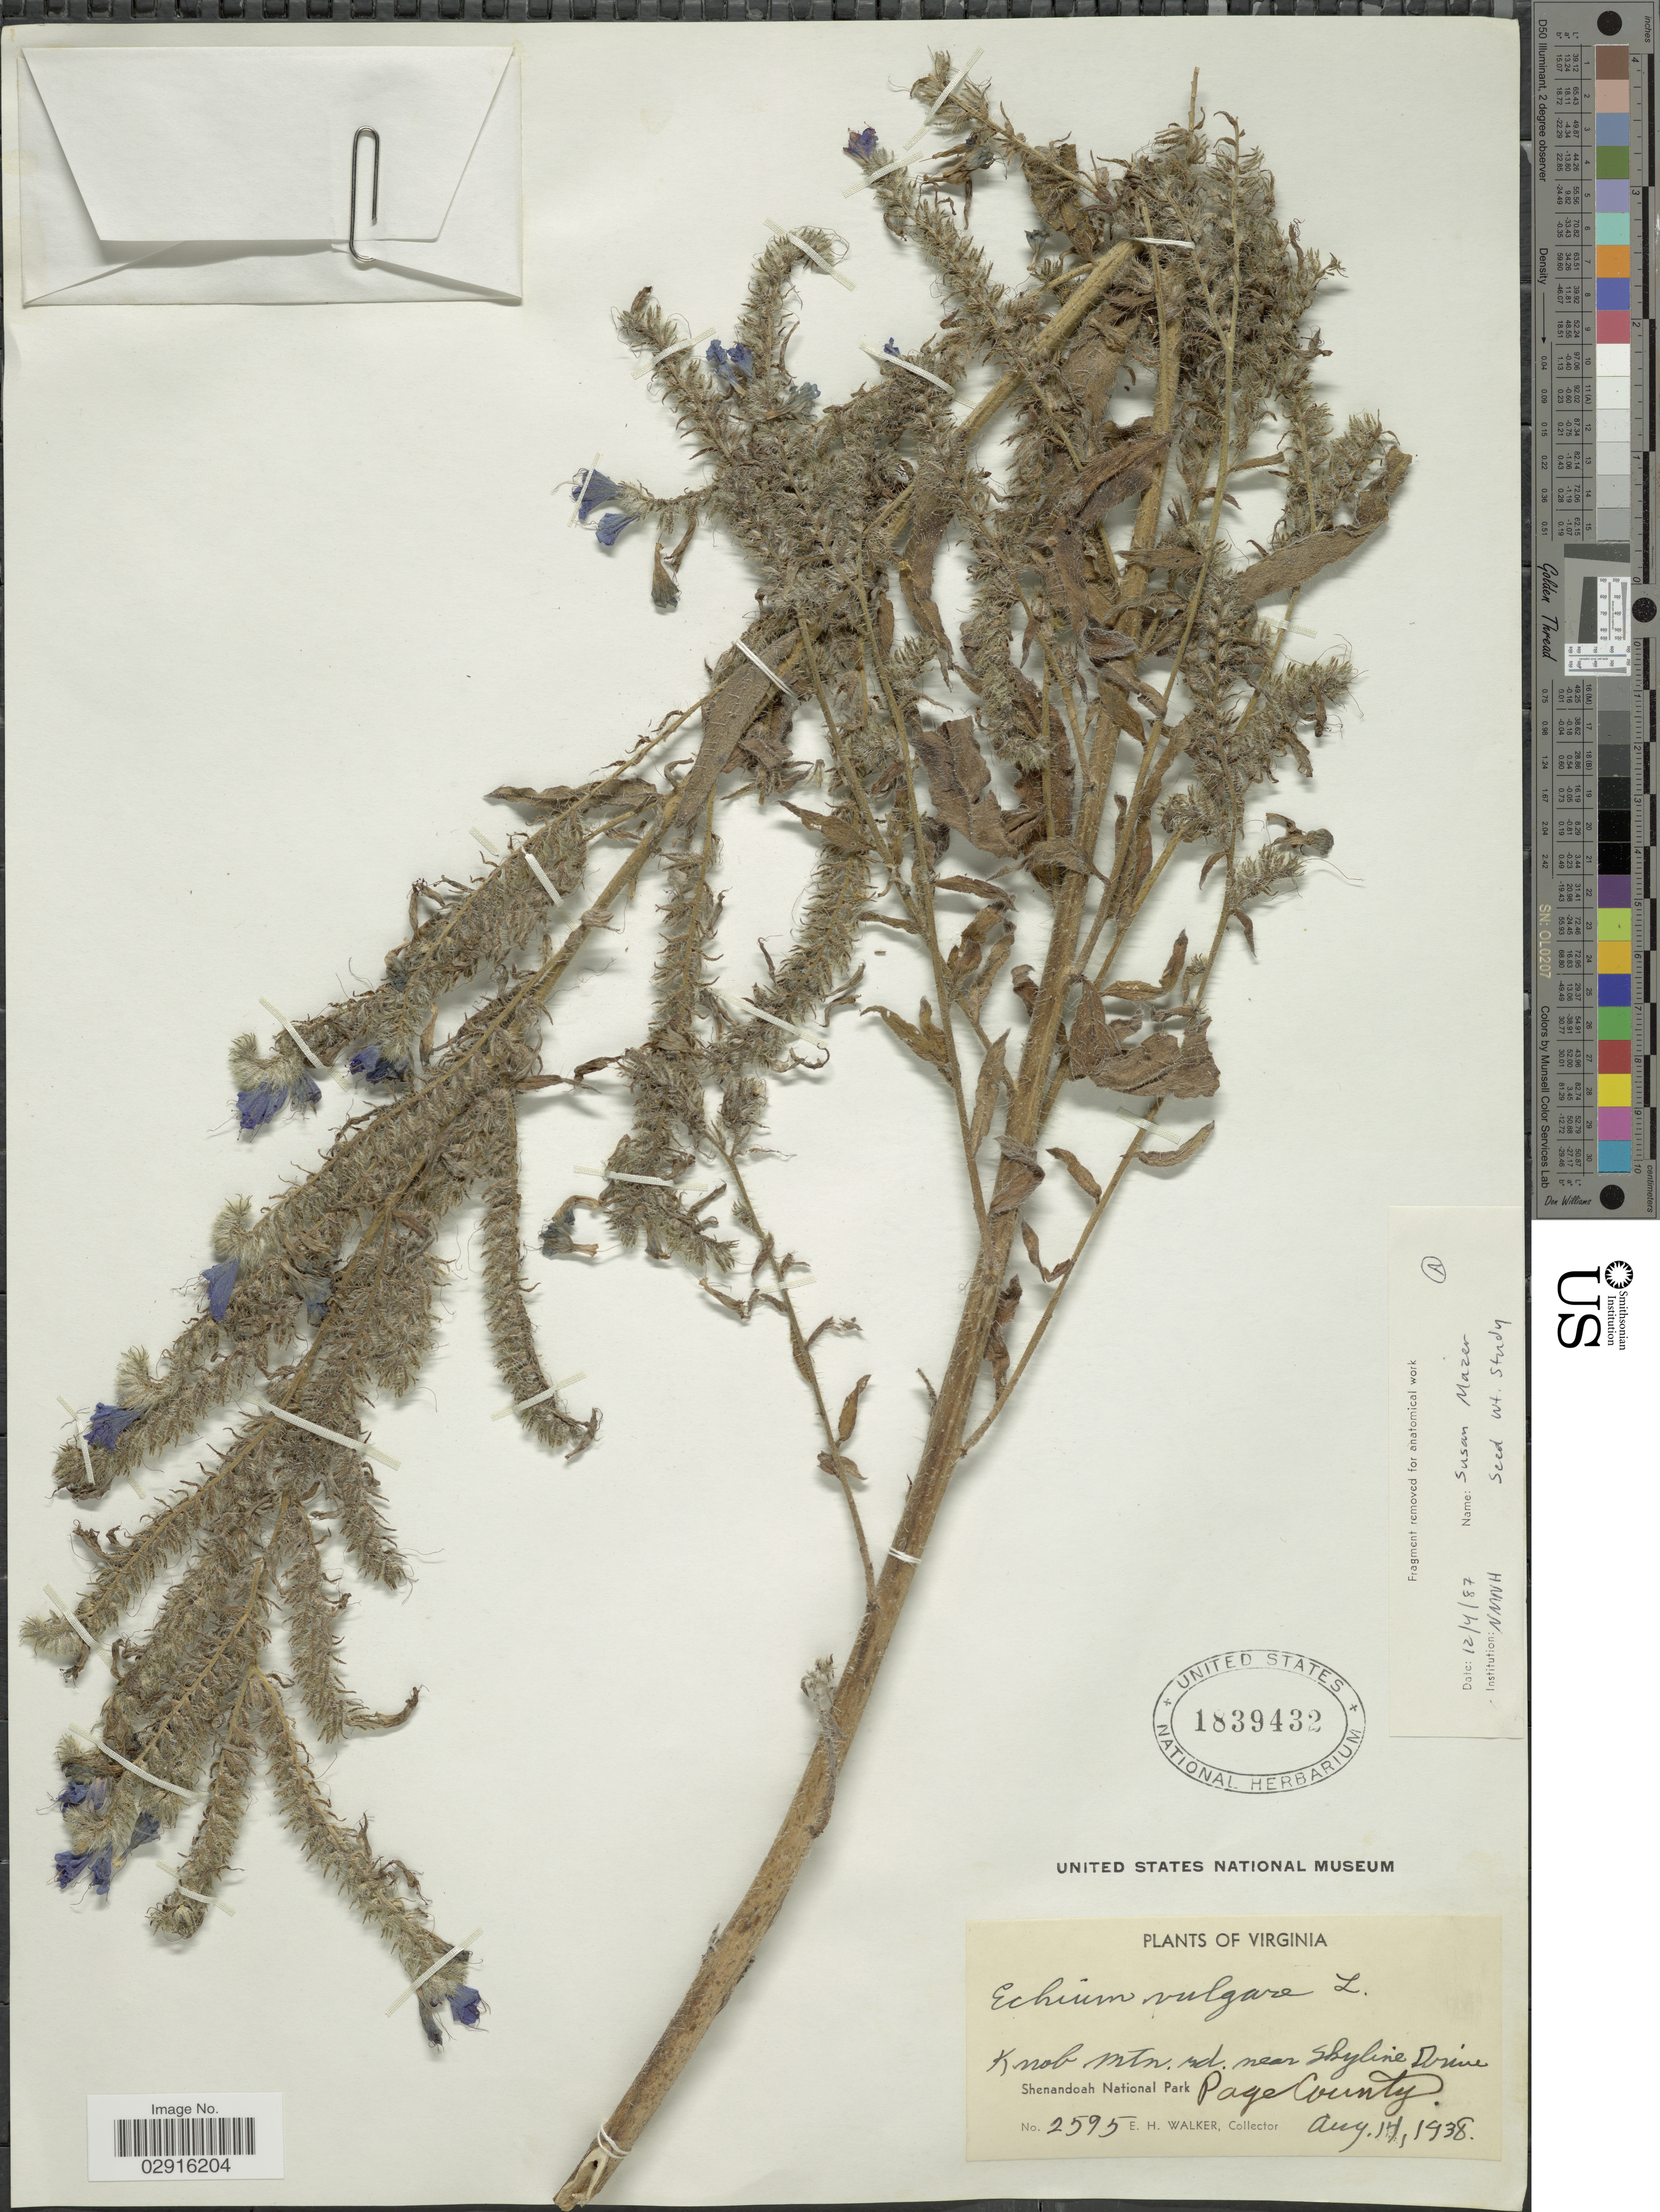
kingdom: Plantae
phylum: Tracheophyta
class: Magnoliopsida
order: Boraginales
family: Boraginaceae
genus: Echium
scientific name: Echium vulgare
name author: L.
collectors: E. H. Walker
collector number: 2595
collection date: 1938-08-14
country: United States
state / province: Virginia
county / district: Page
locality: Knob mtn. rd. near Shyline Drive. Shenandoah National Park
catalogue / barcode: US 1839432